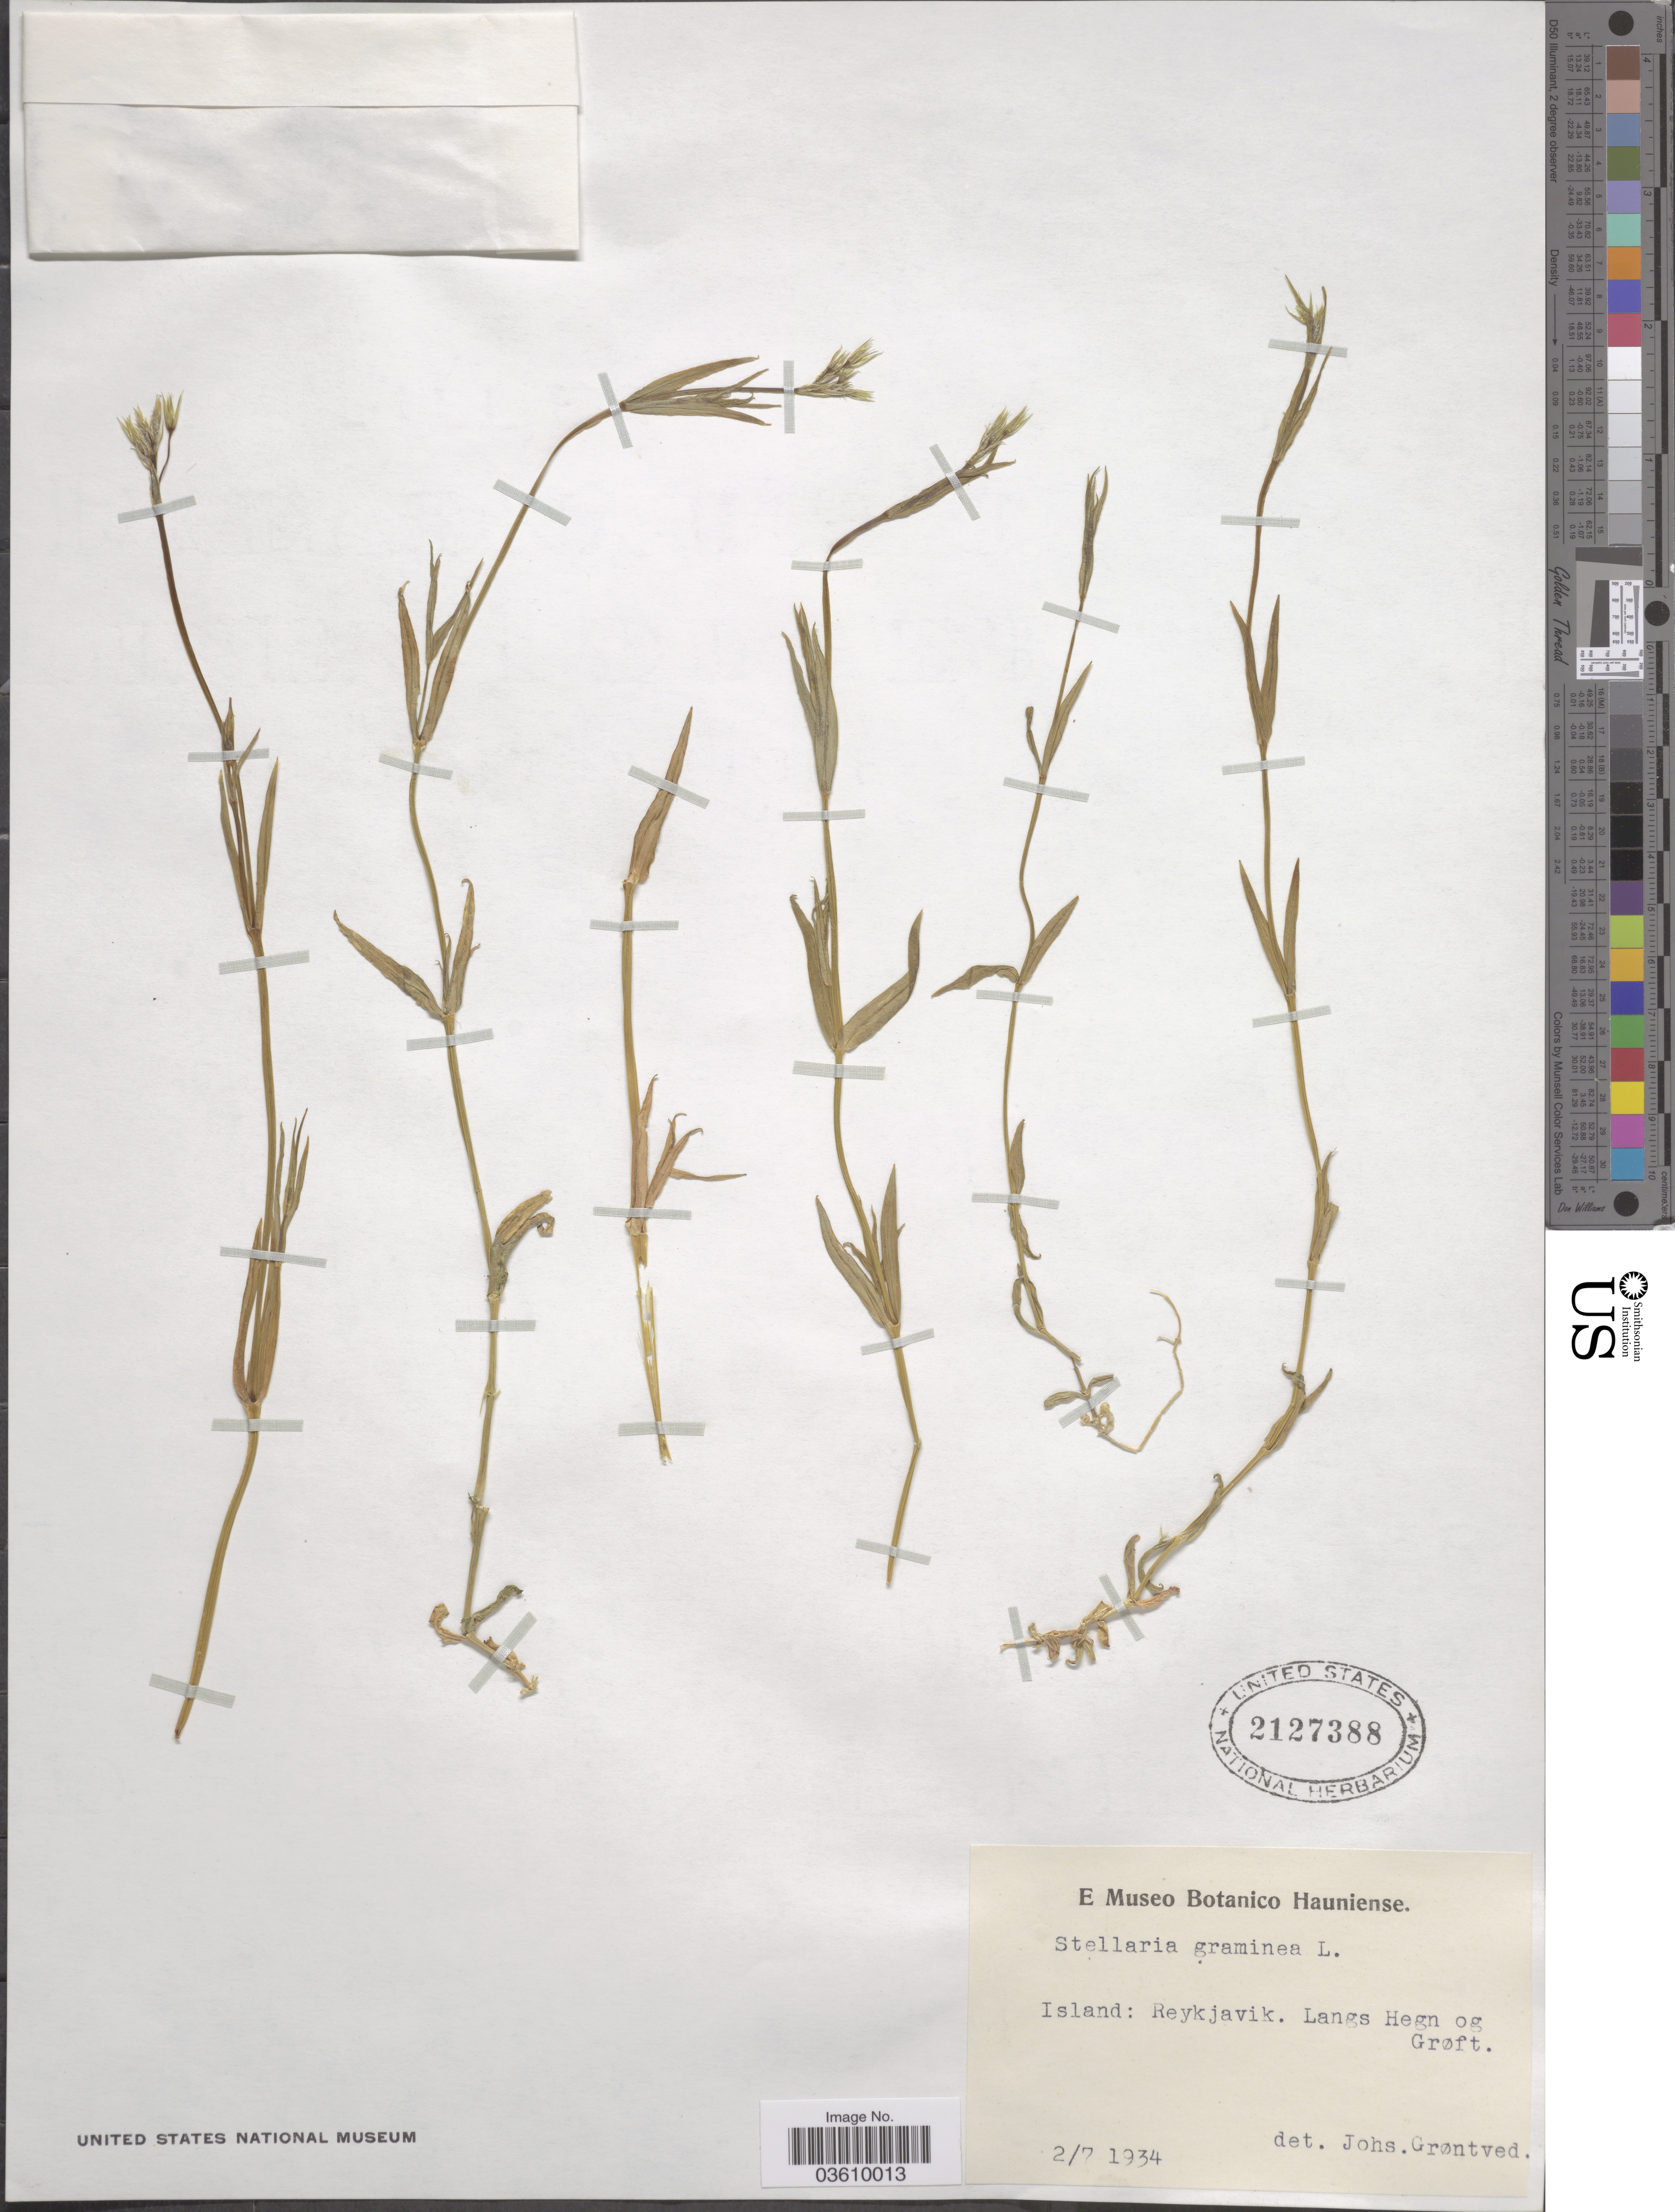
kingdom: Plantae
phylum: Tracheophyta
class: Magnoliopsida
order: Caryophyllales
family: Caryophyllaceae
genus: Stellaria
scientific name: Stellaria graminea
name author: L.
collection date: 1934-07-02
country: Iceland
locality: Island: Reykjavik. Langs Hegn og Grøft.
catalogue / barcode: US 2127388